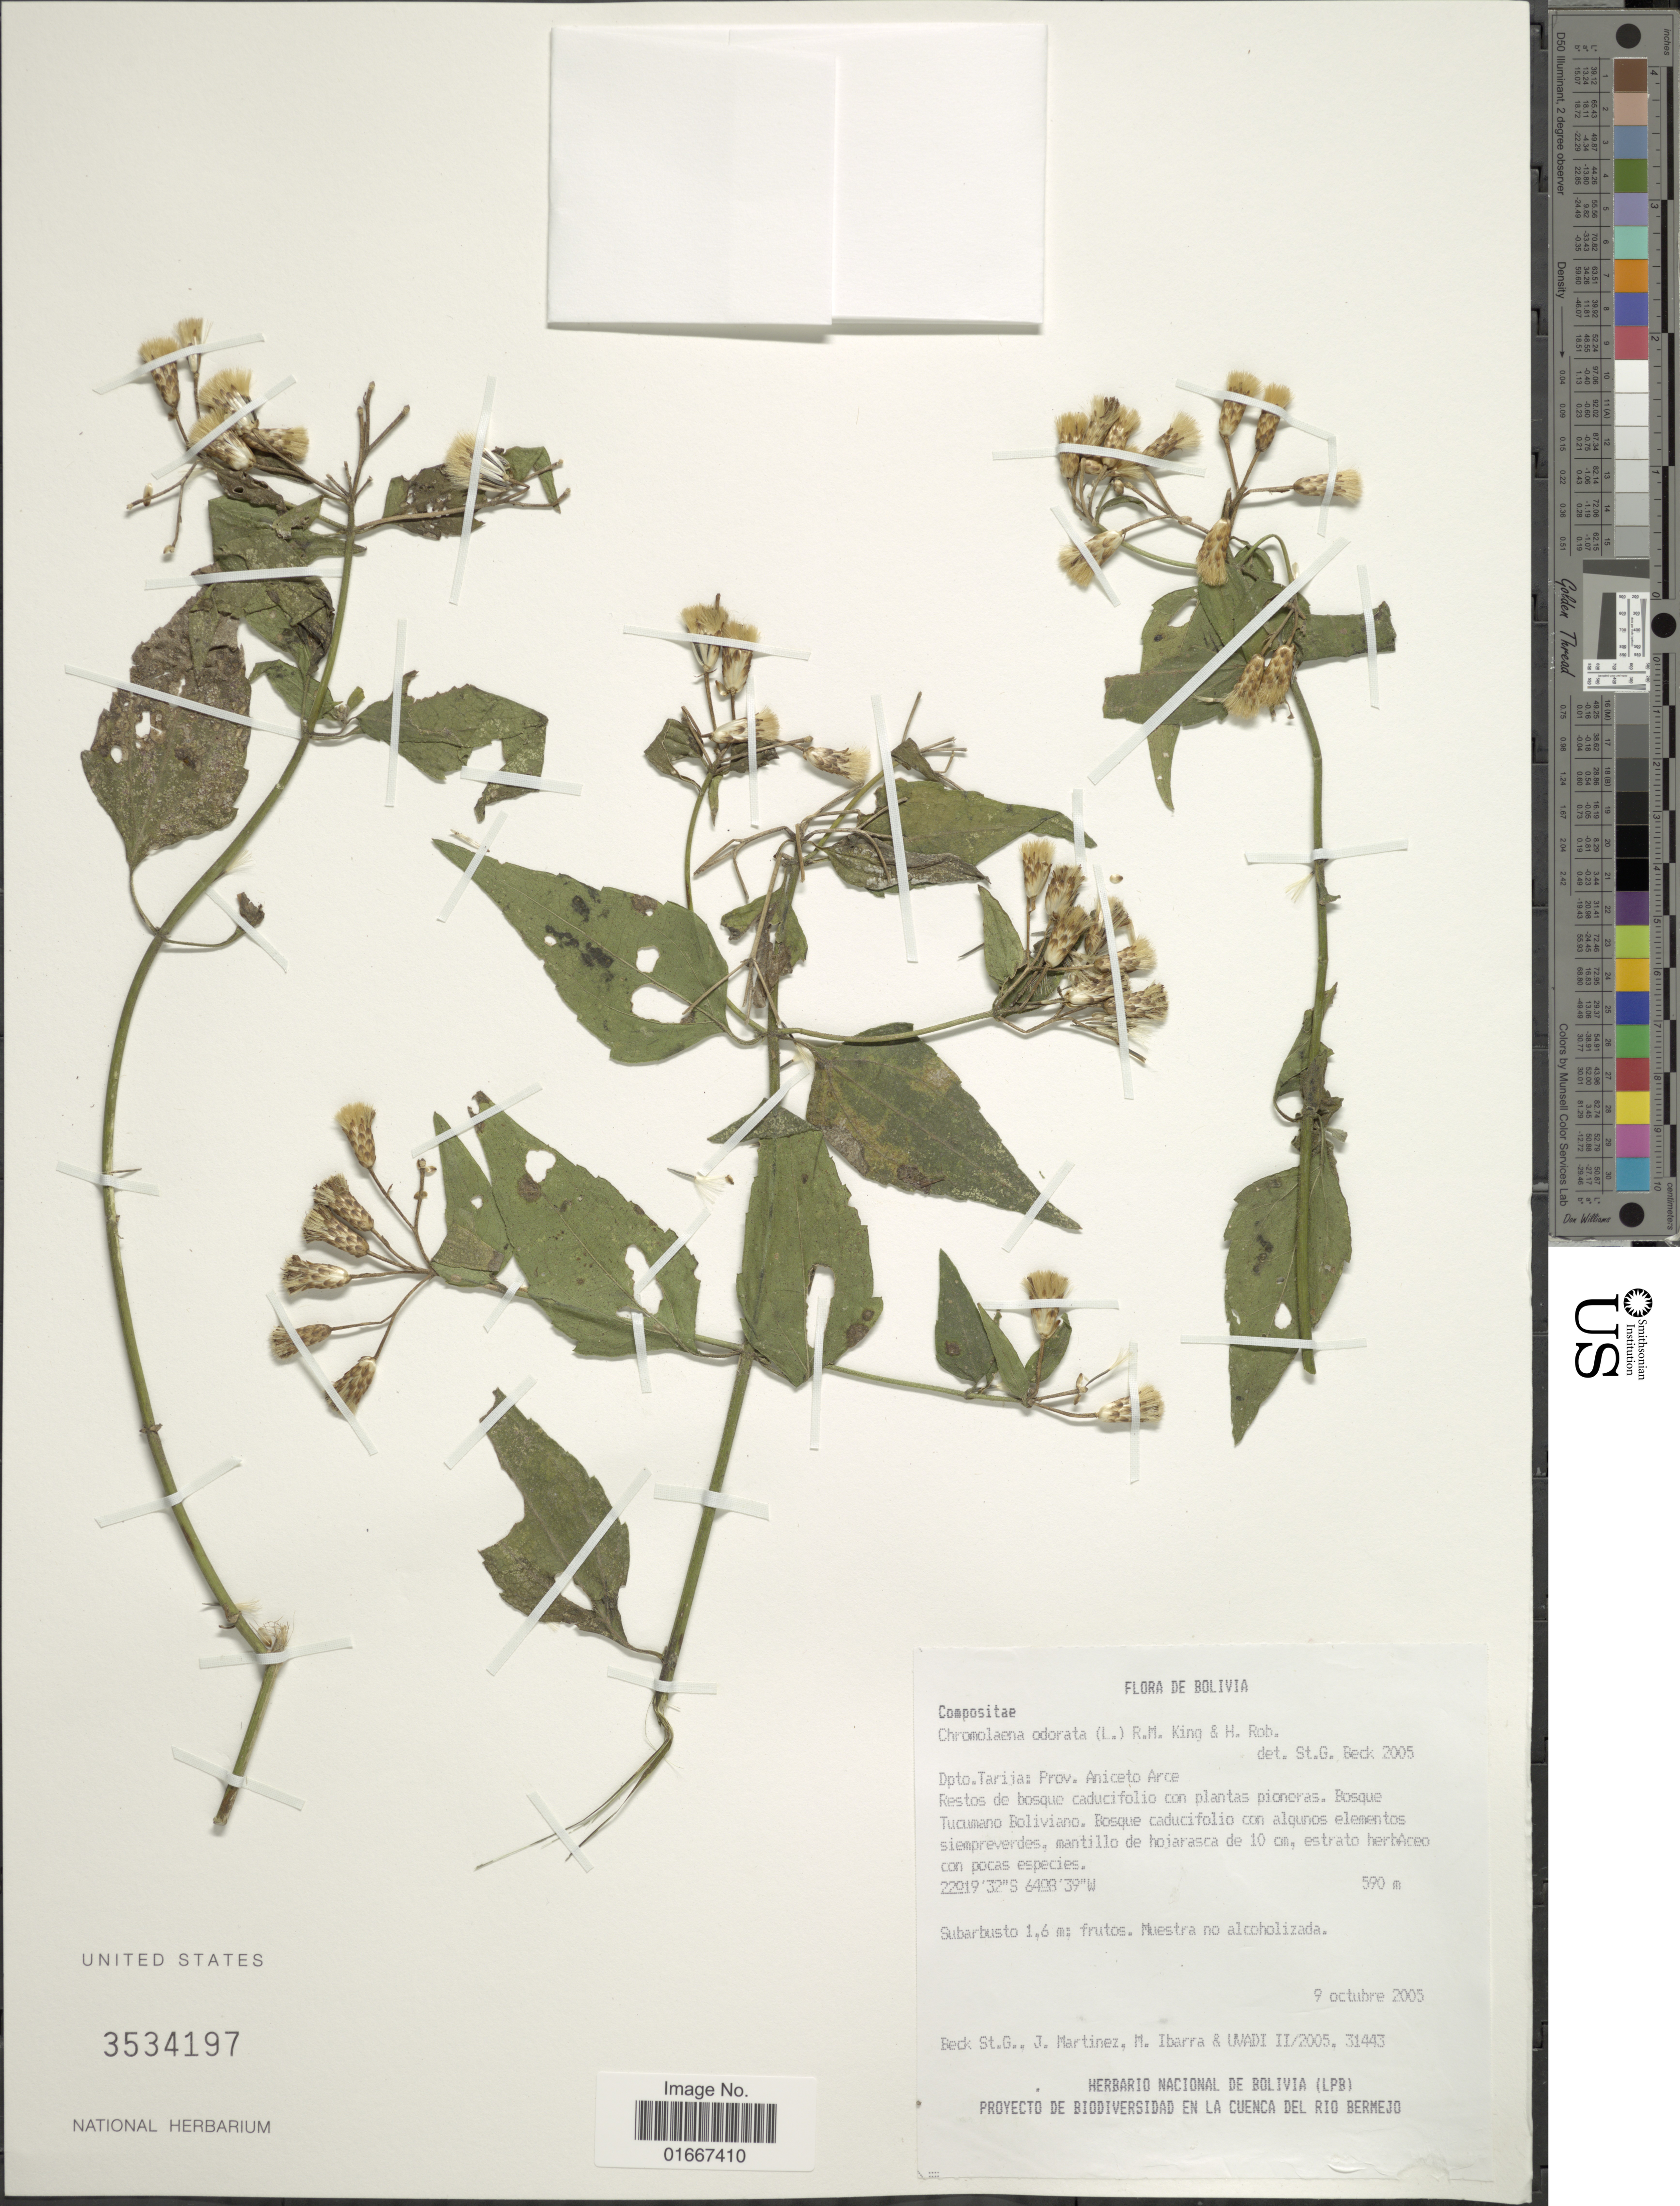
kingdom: Plantae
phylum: Tracheophyta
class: Magnoliopsida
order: Asterales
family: Asteraceae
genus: Chromolaena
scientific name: Chromolaena odorata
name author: (L.) R.M. King & H. Rob.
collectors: S. G. Beck, J. Martinez, M. Ibarra & Uvadi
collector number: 31443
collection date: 2005-02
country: Bolivia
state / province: Tarija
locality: Prov. Aniceto Arce. Bosque Tucumano Boliviano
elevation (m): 590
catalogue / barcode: US 3534197